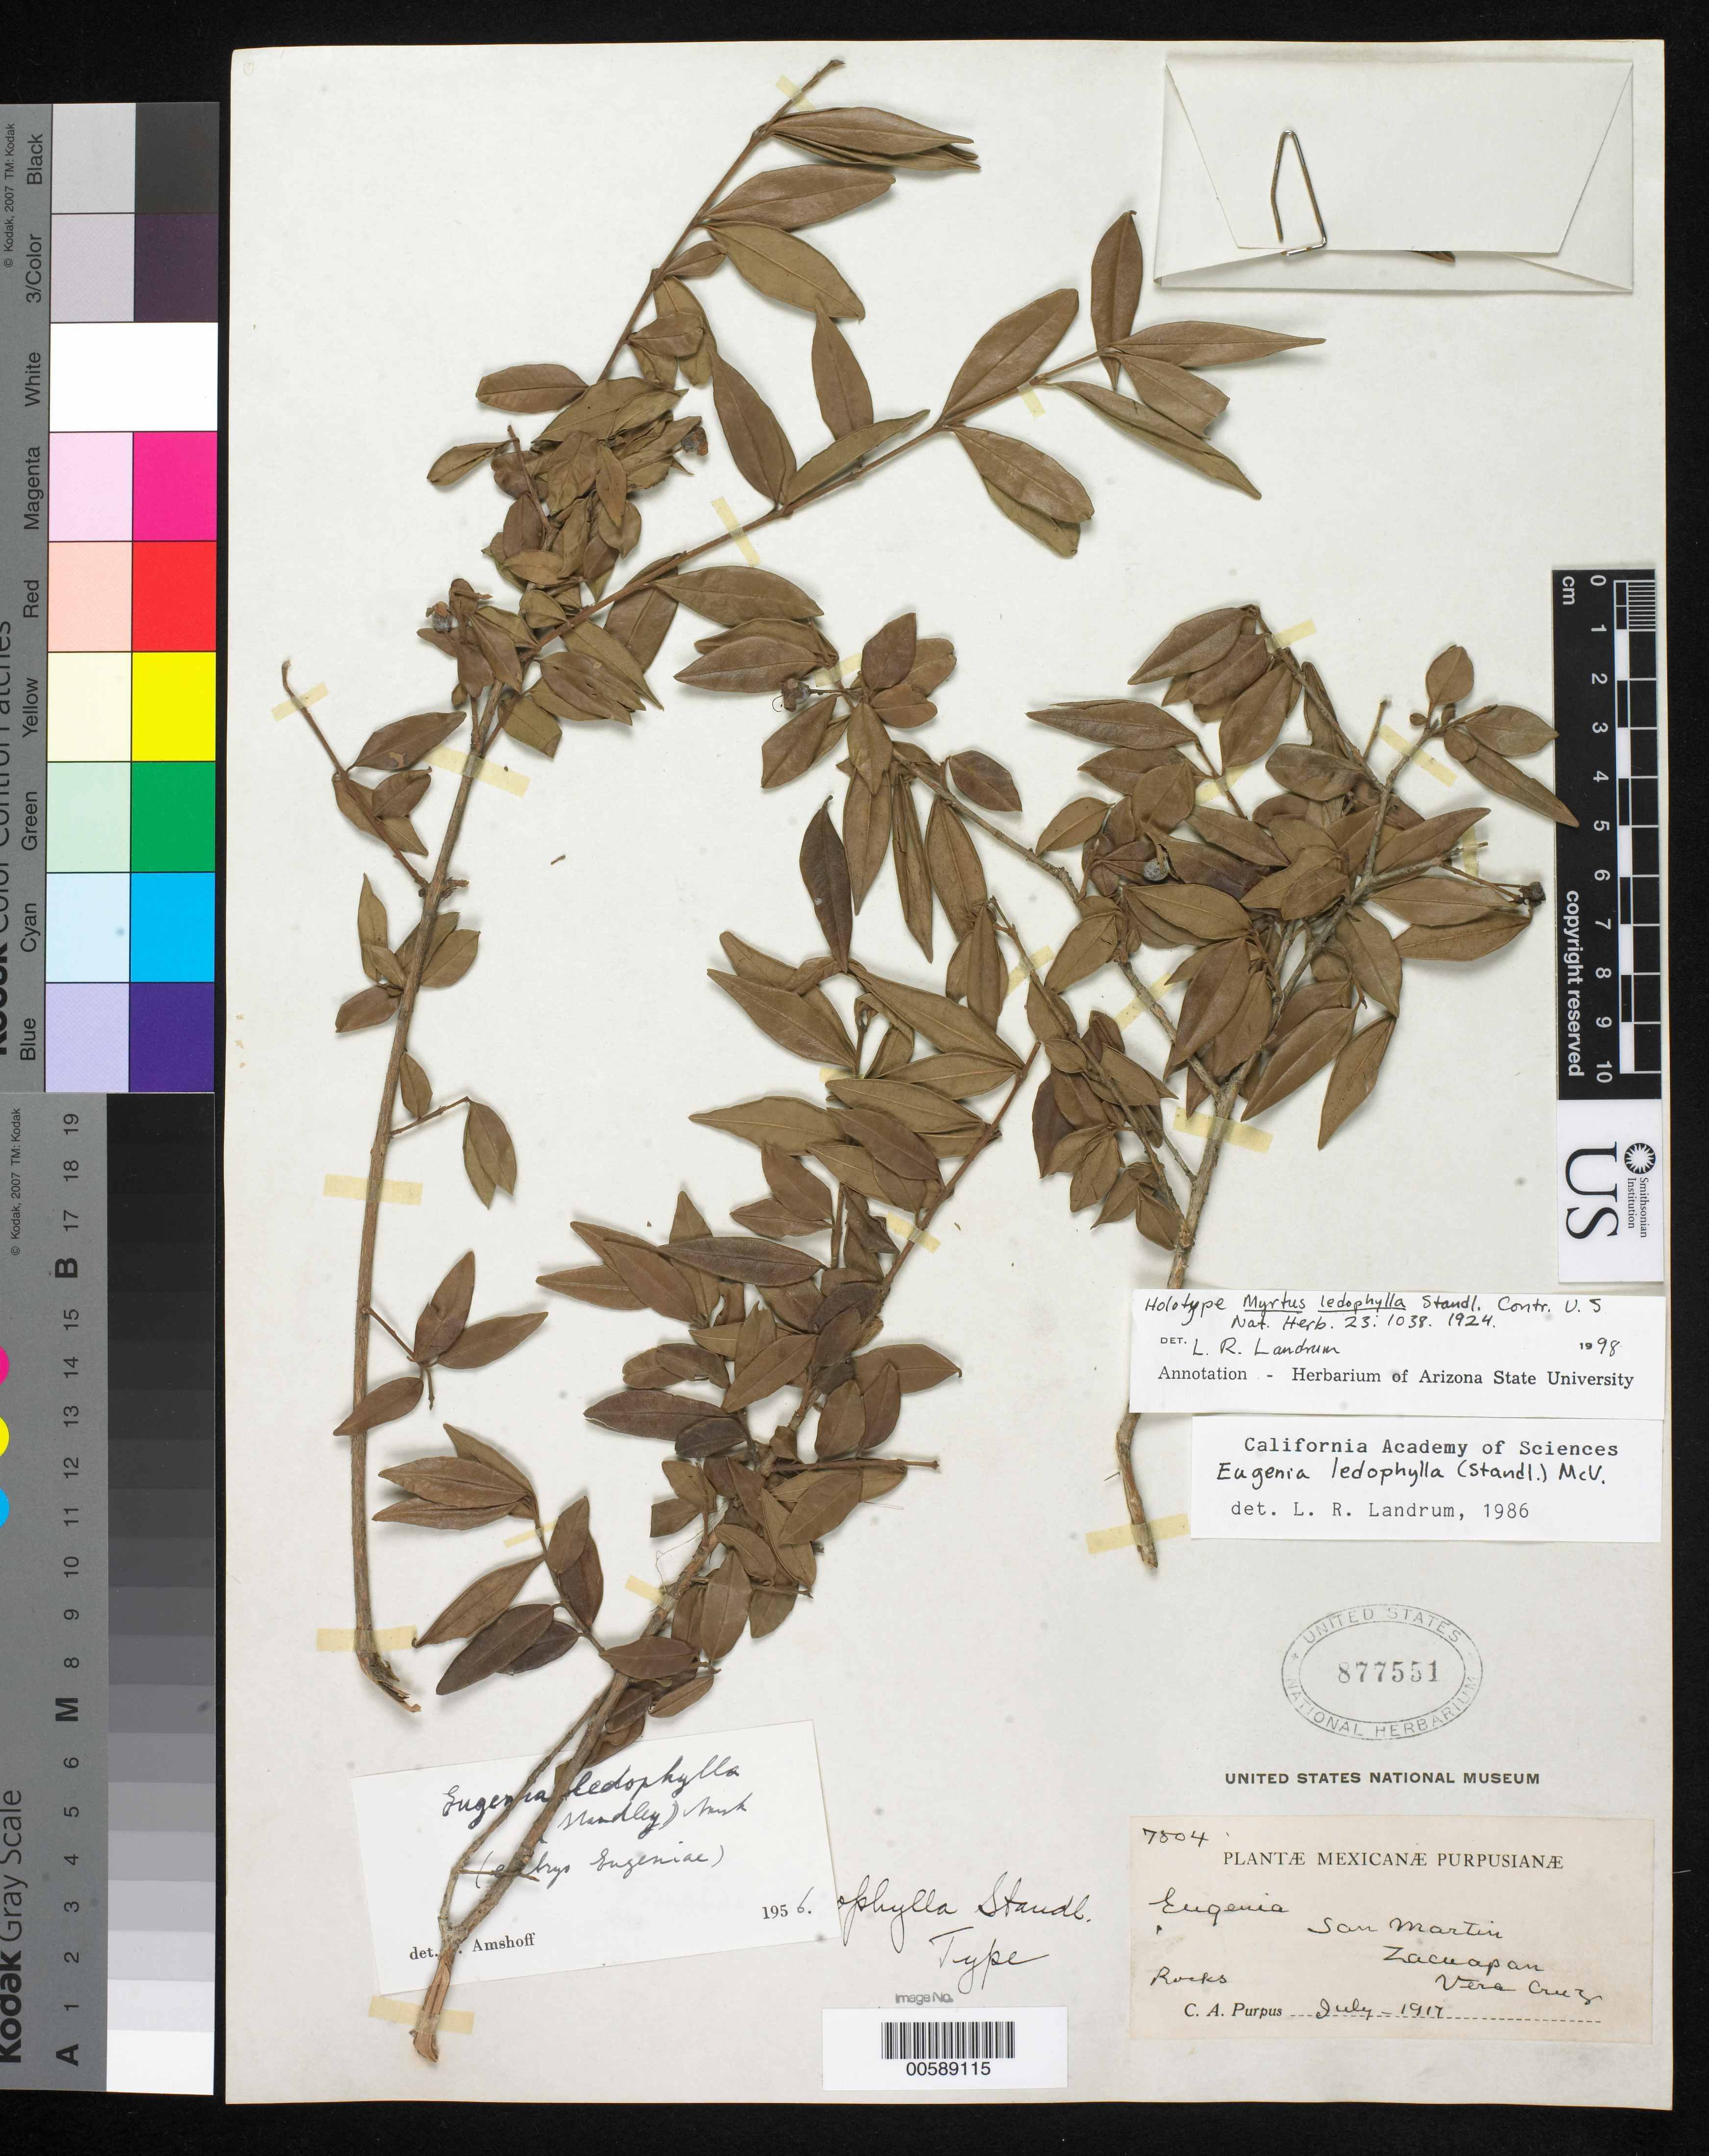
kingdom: Plantae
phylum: Tracheophyta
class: Magnoliopsida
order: Myrtales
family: Myrtaceae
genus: Myrtus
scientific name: Myrtus ledophylla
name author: Standl.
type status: Holotype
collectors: C. A. Purpus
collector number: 7804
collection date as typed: Jul 1917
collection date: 1917-07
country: Mexico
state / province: Veracruz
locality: San Martin, Zacuapan.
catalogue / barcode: US 877551